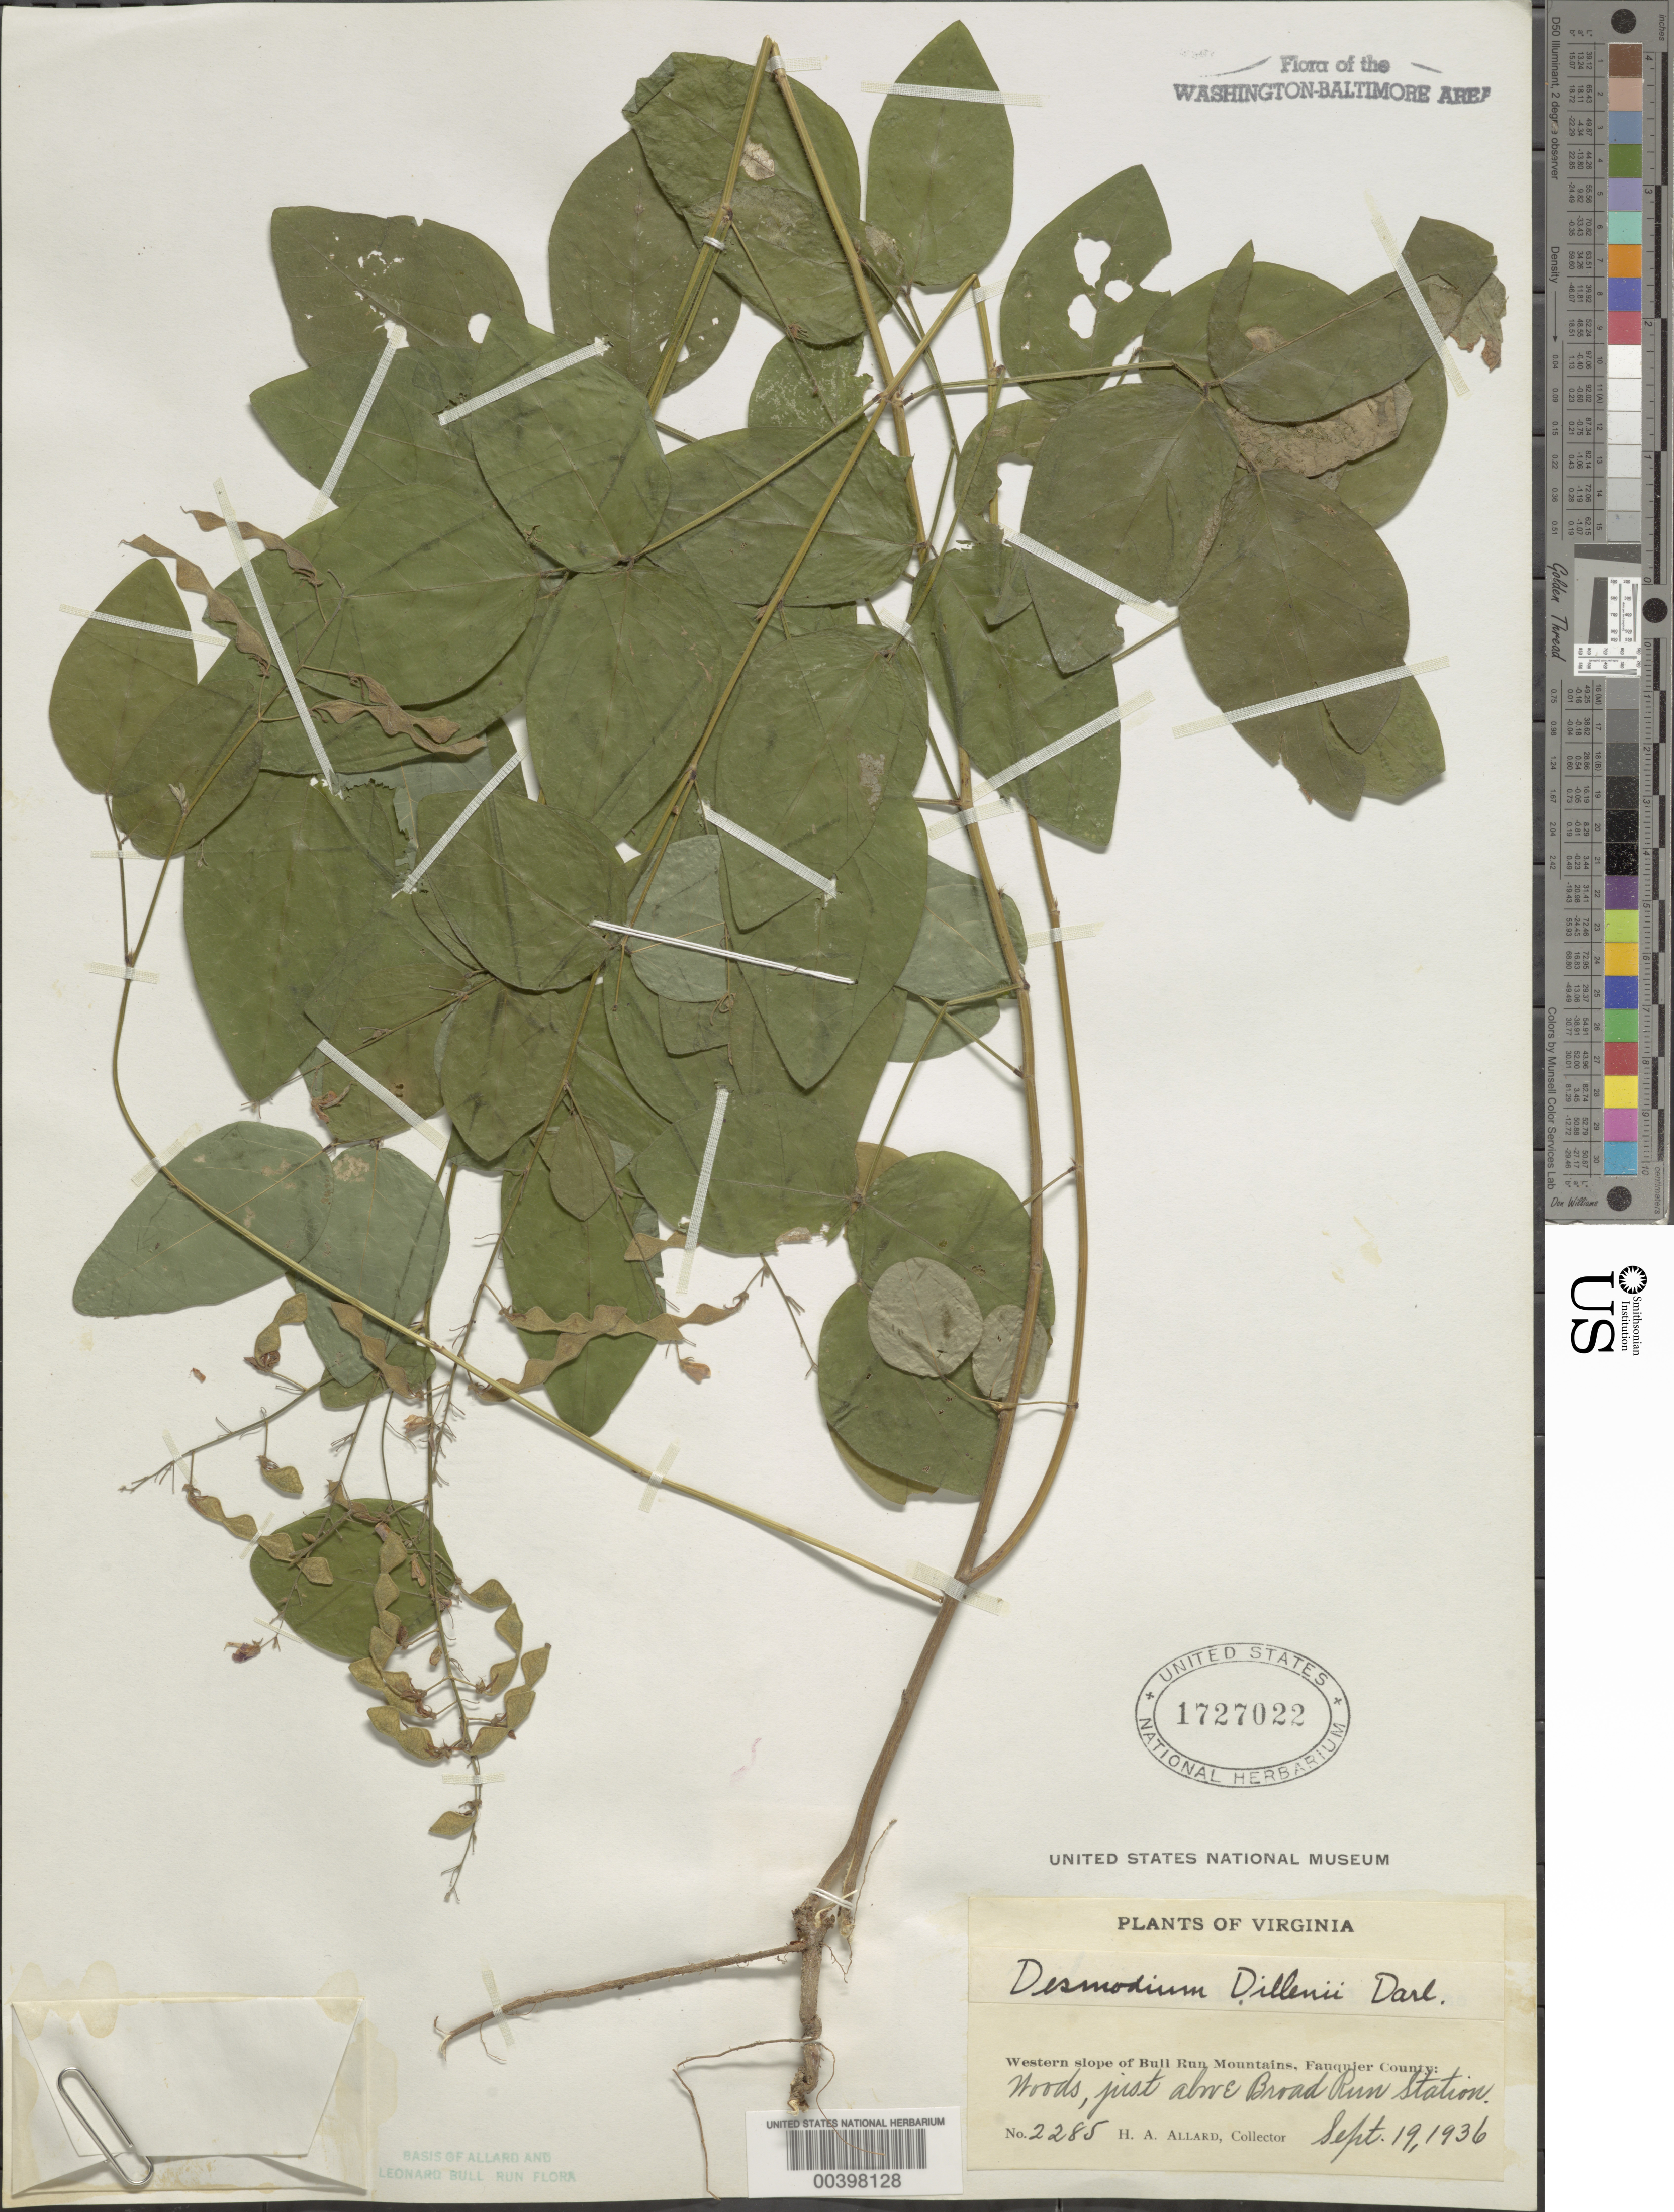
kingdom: Plantae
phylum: Tracheophyta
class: Magnoliopsida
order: Fabales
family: Fabaceae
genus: Desmodium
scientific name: Desmodium perplexum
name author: B.G. Schub.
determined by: Strong, Mark T., (BOT), Smithsonian Institution - National Museum of Natural History (UNITED STATES)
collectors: H. A. Allard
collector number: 2285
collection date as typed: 19 Sep 1936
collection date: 1936-09-19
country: United States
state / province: Virginia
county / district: Fauquier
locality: Above Broad Run Station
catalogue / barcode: US 1727022